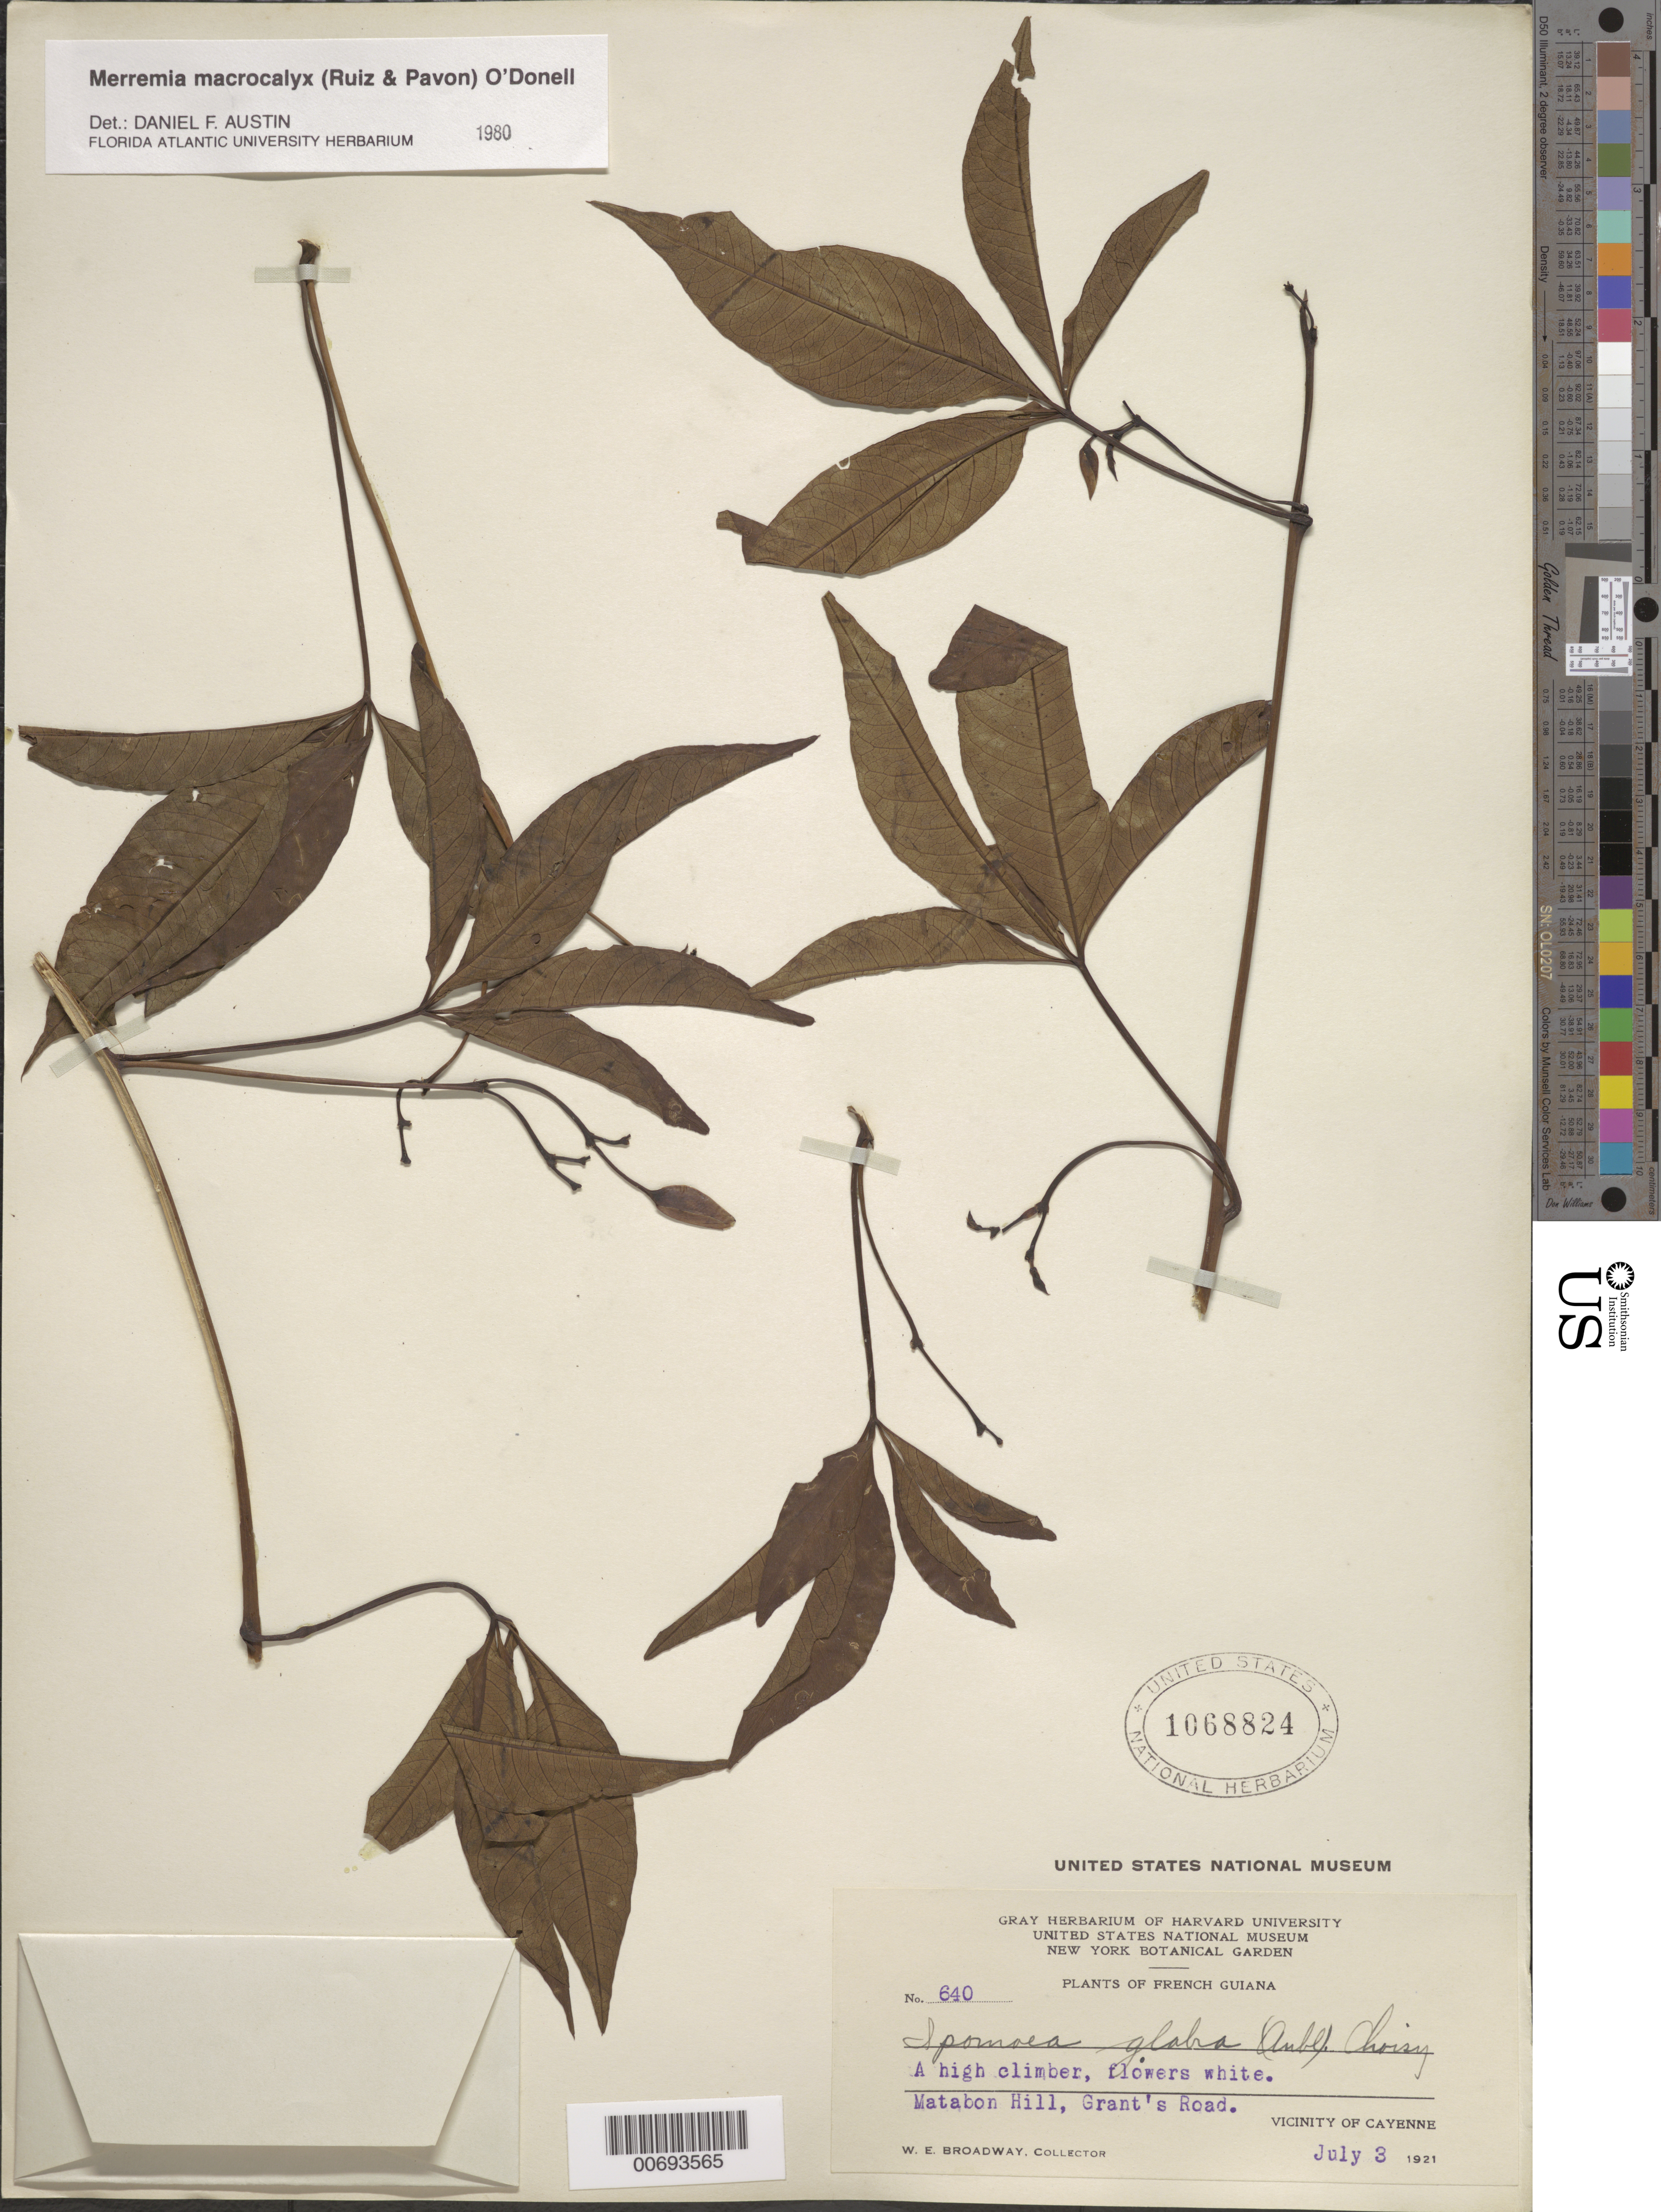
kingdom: Plantae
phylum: Tracheophyta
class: Magnoliopsida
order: Solanales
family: Convolvulaceae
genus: Distimake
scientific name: Distimake macrocalyx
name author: (Ruiz & Pav.) A. R. Simões & Staples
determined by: Strong, Mark T., (BOT), Smithsonian Institution - National Museum of Natural History (UNITED STATES)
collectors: W. E. Broadway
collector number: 640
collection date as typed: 3-Jul-21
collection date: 1921-07-03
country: French Guiana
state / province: Cayenne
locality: Cayenne, vic., hill above Grant's Road, Matabon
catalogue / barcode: US 1068824